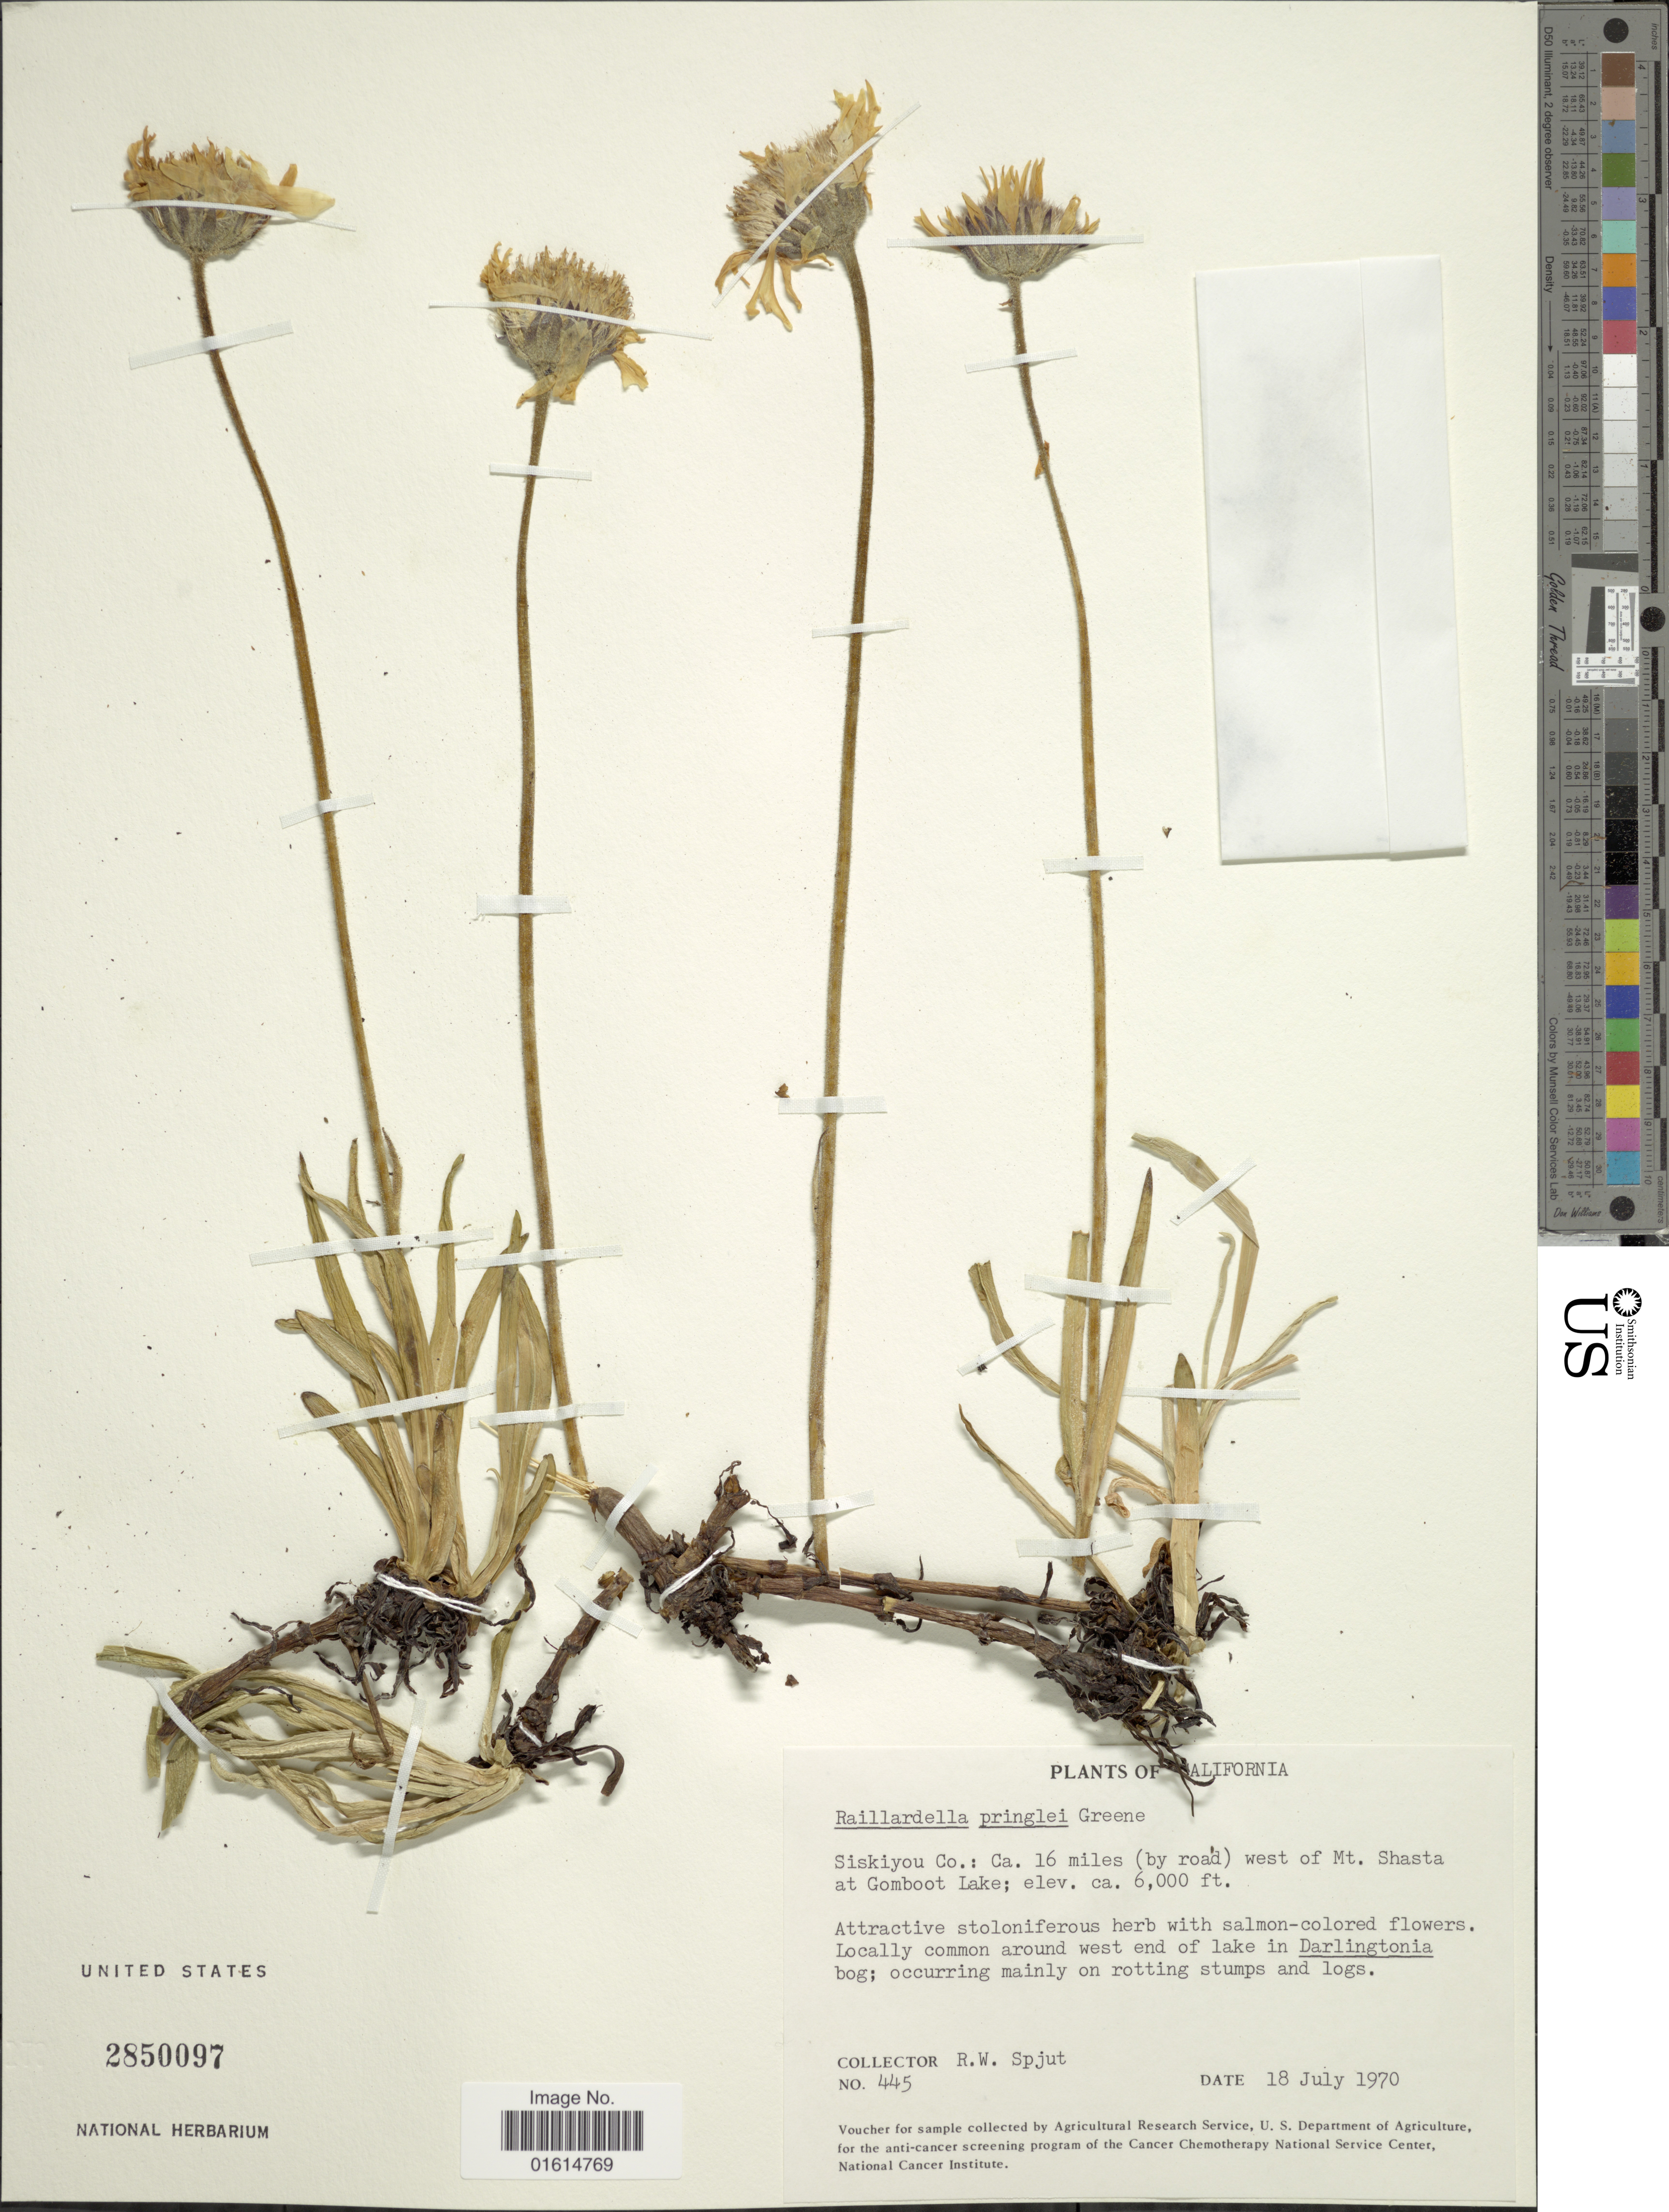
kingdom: Plantae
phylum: Tracheophyta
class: Magnoliopsida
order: Asterales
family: Asteraceae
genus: Raillardella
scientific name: Raillardella pringlei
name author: Greene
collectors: R. Spjut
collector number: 445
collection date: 1970-07-18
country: United States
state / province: California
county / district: Siskiyou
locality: California, Siskiyou Co., ca 16 miles (by road) west of Mt. Shasta at Gomboot Lake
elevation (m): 1829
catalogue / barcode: US 2850097